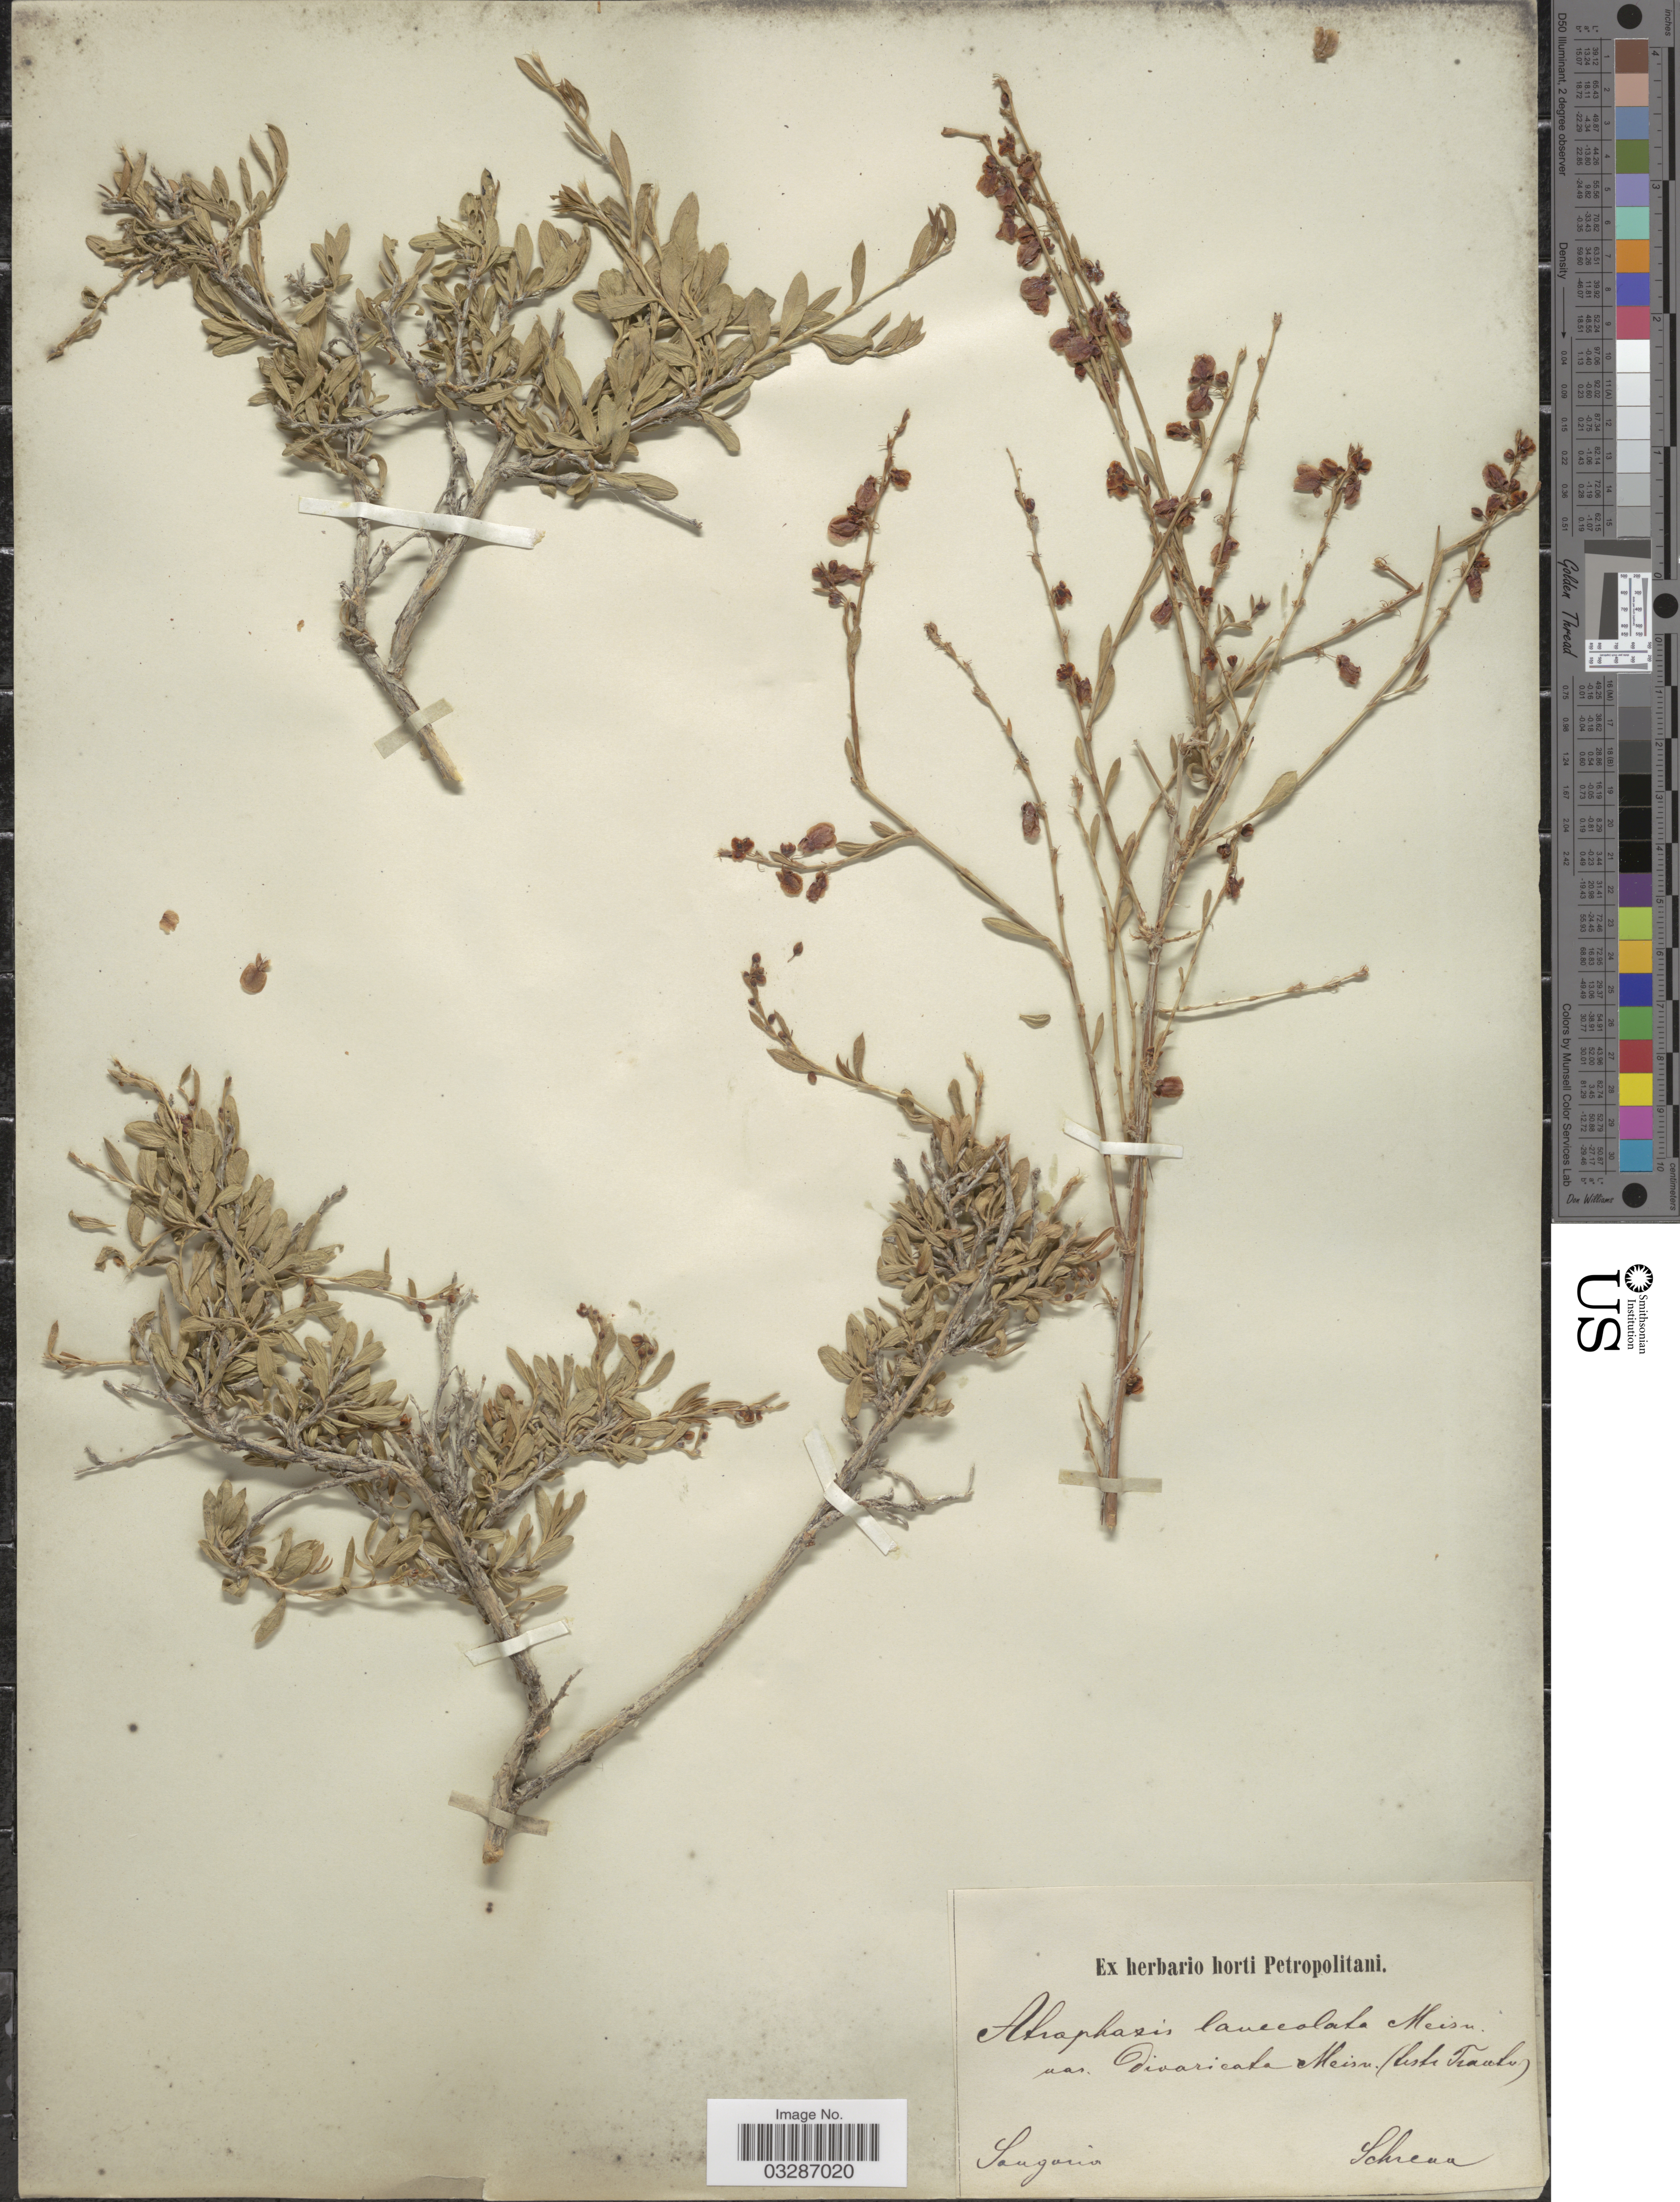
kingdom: Plantae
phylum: Tracheophyta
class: Magnoliopsida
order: Caryophyllales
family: Polygonaceae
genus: Atraphaxis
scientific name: Atraphaxis frutescens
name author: (L.) K. Koch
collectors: A.G. Schrenk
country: Kazakhstan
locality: Songoria.